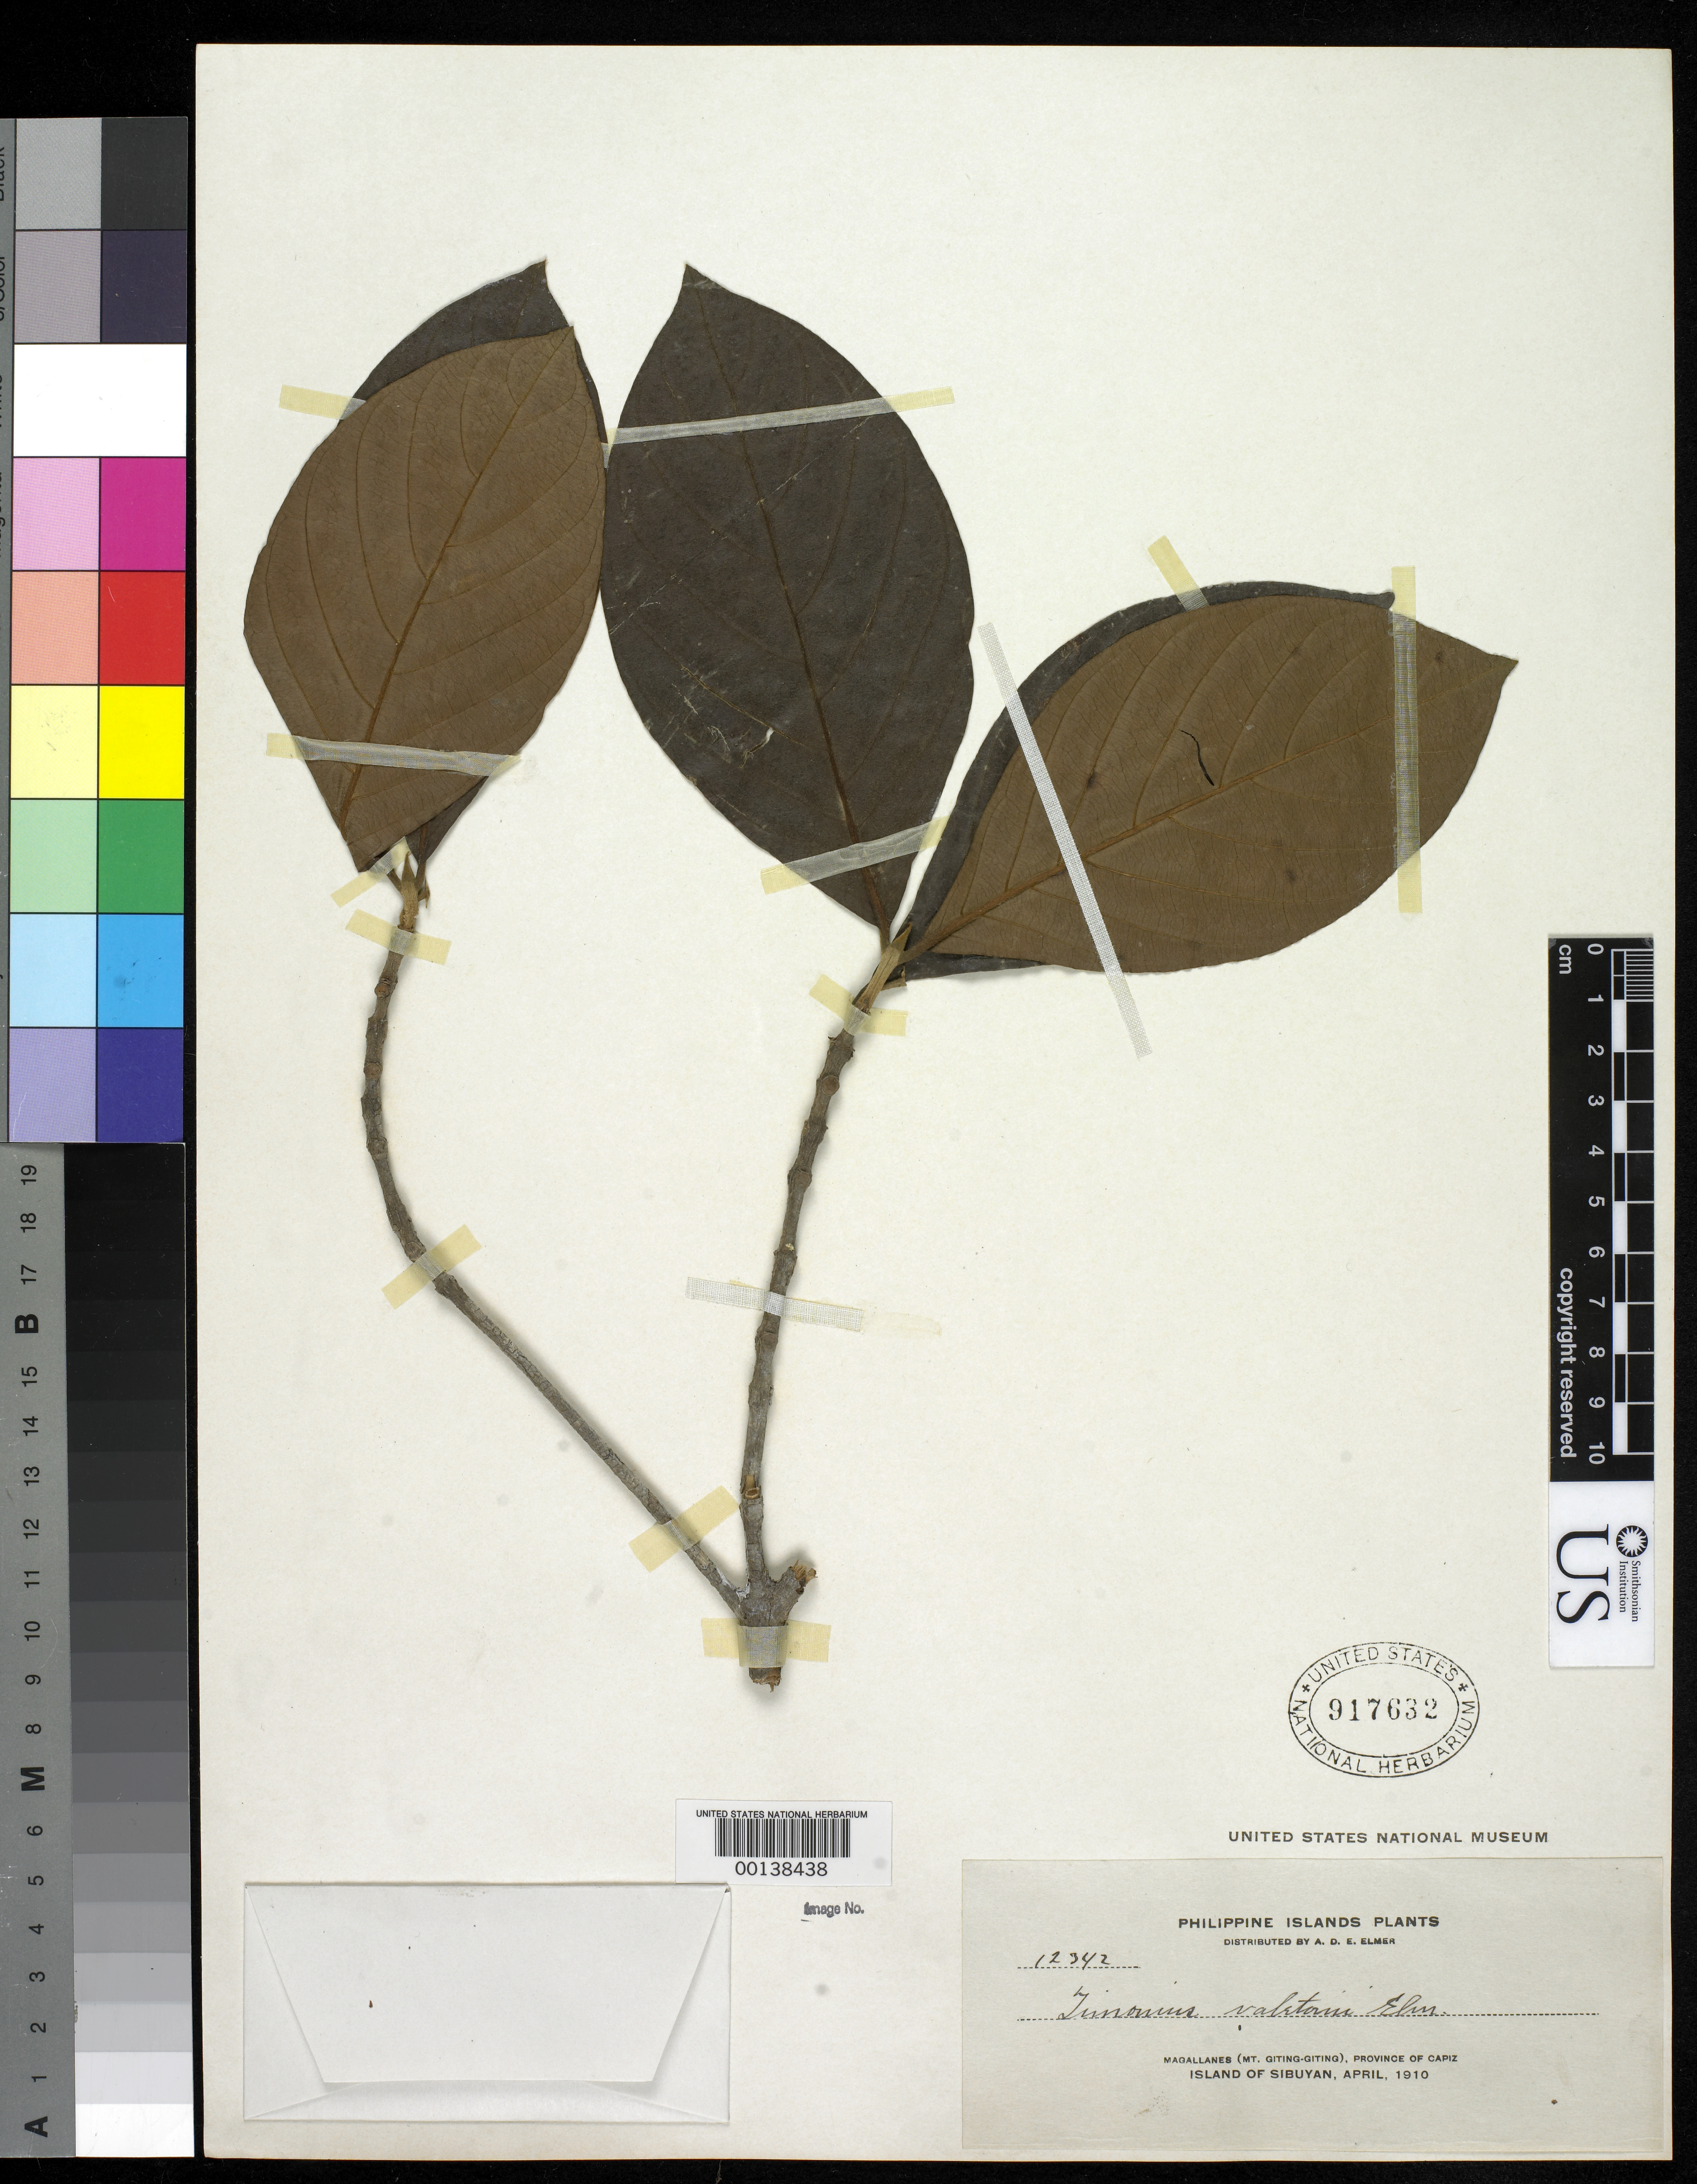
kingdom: Plantae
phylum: Tracheophyta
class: Magnoliopsida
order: Gentianales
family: Rubiaceae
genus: Timonius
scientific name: Timonius valetonii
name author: Elmer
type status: Isotype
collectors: A. D. E. Elmer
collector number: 12342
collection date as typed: Apr 1910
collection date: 1910-04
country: Philippines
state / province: Mimaropa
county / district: Romblon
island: Sibuyan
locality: Magallanes, Mt. Giting-Giting, along the Pauala River.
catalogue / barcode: US 917632